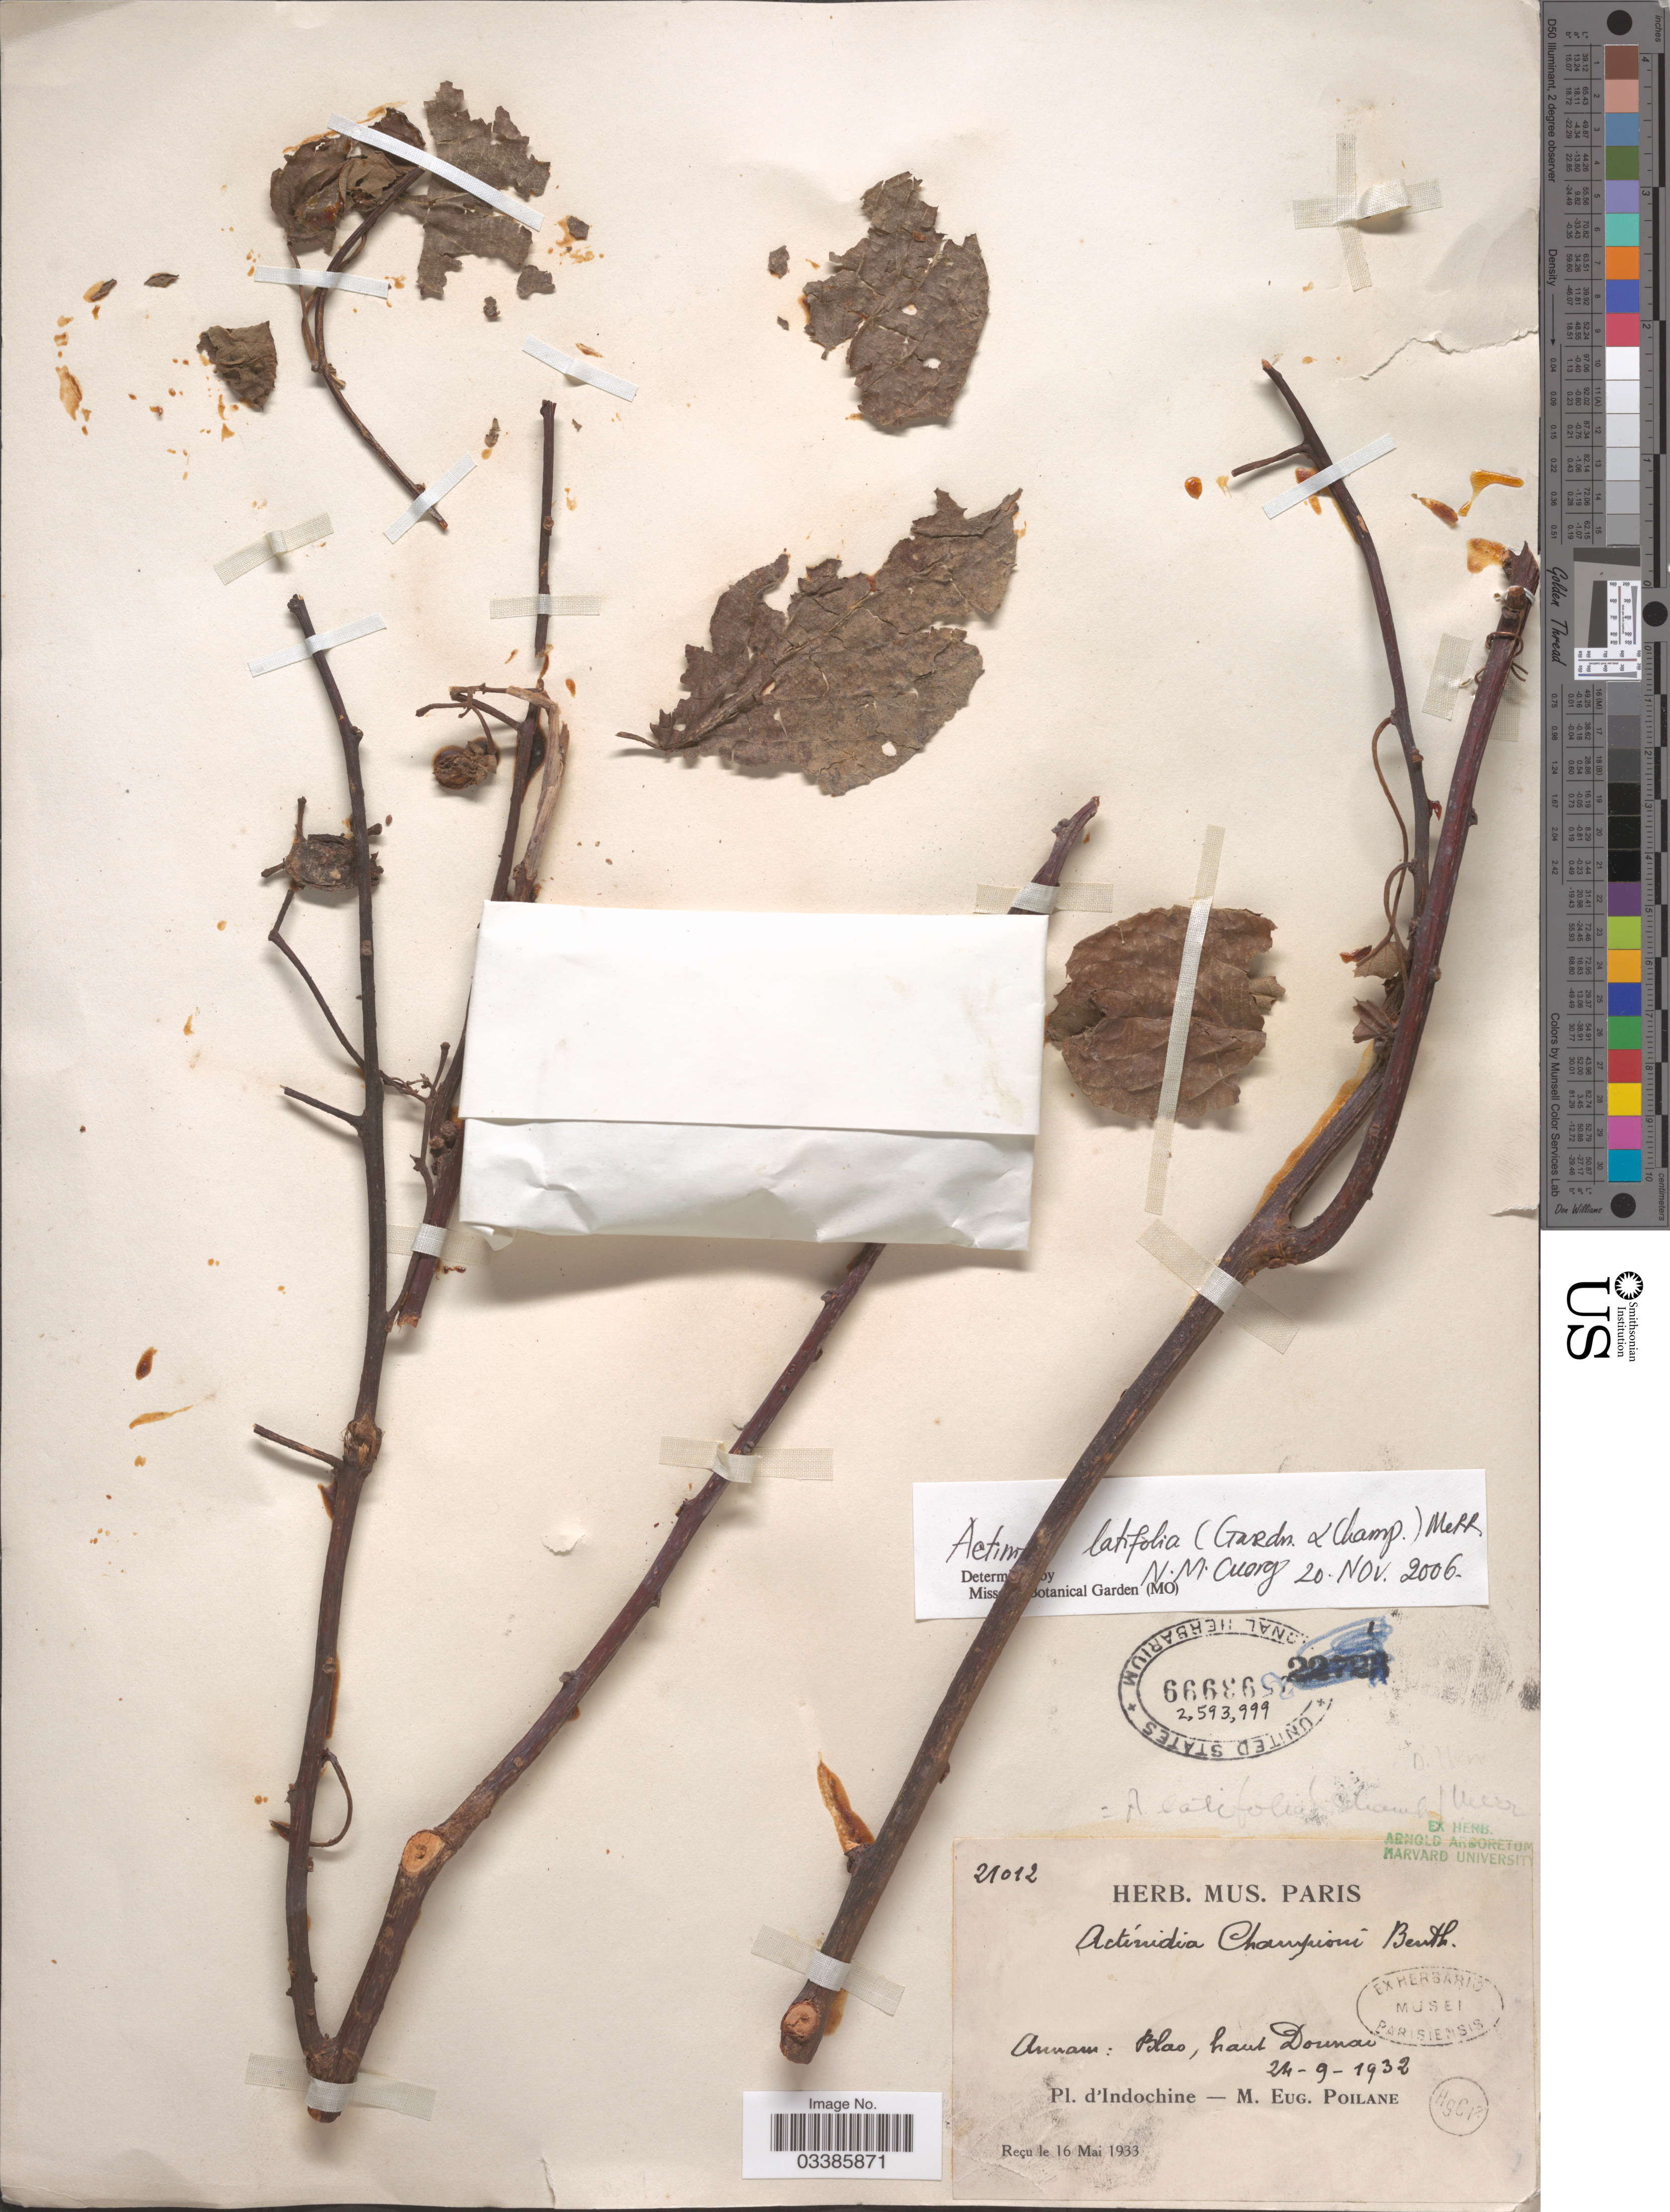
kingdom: Plantae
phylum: Tracheophyta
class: Magnoliopsida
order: Ericales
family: Actinidiaceae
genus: Actinidia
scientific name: Actinidia latifolia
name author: (Gardner & Champ.) Merr.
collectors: M. Poilane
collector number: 21012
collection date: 1932-09-24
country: Vietnam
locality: Annam: Blao, haut Dounai. Indochine.